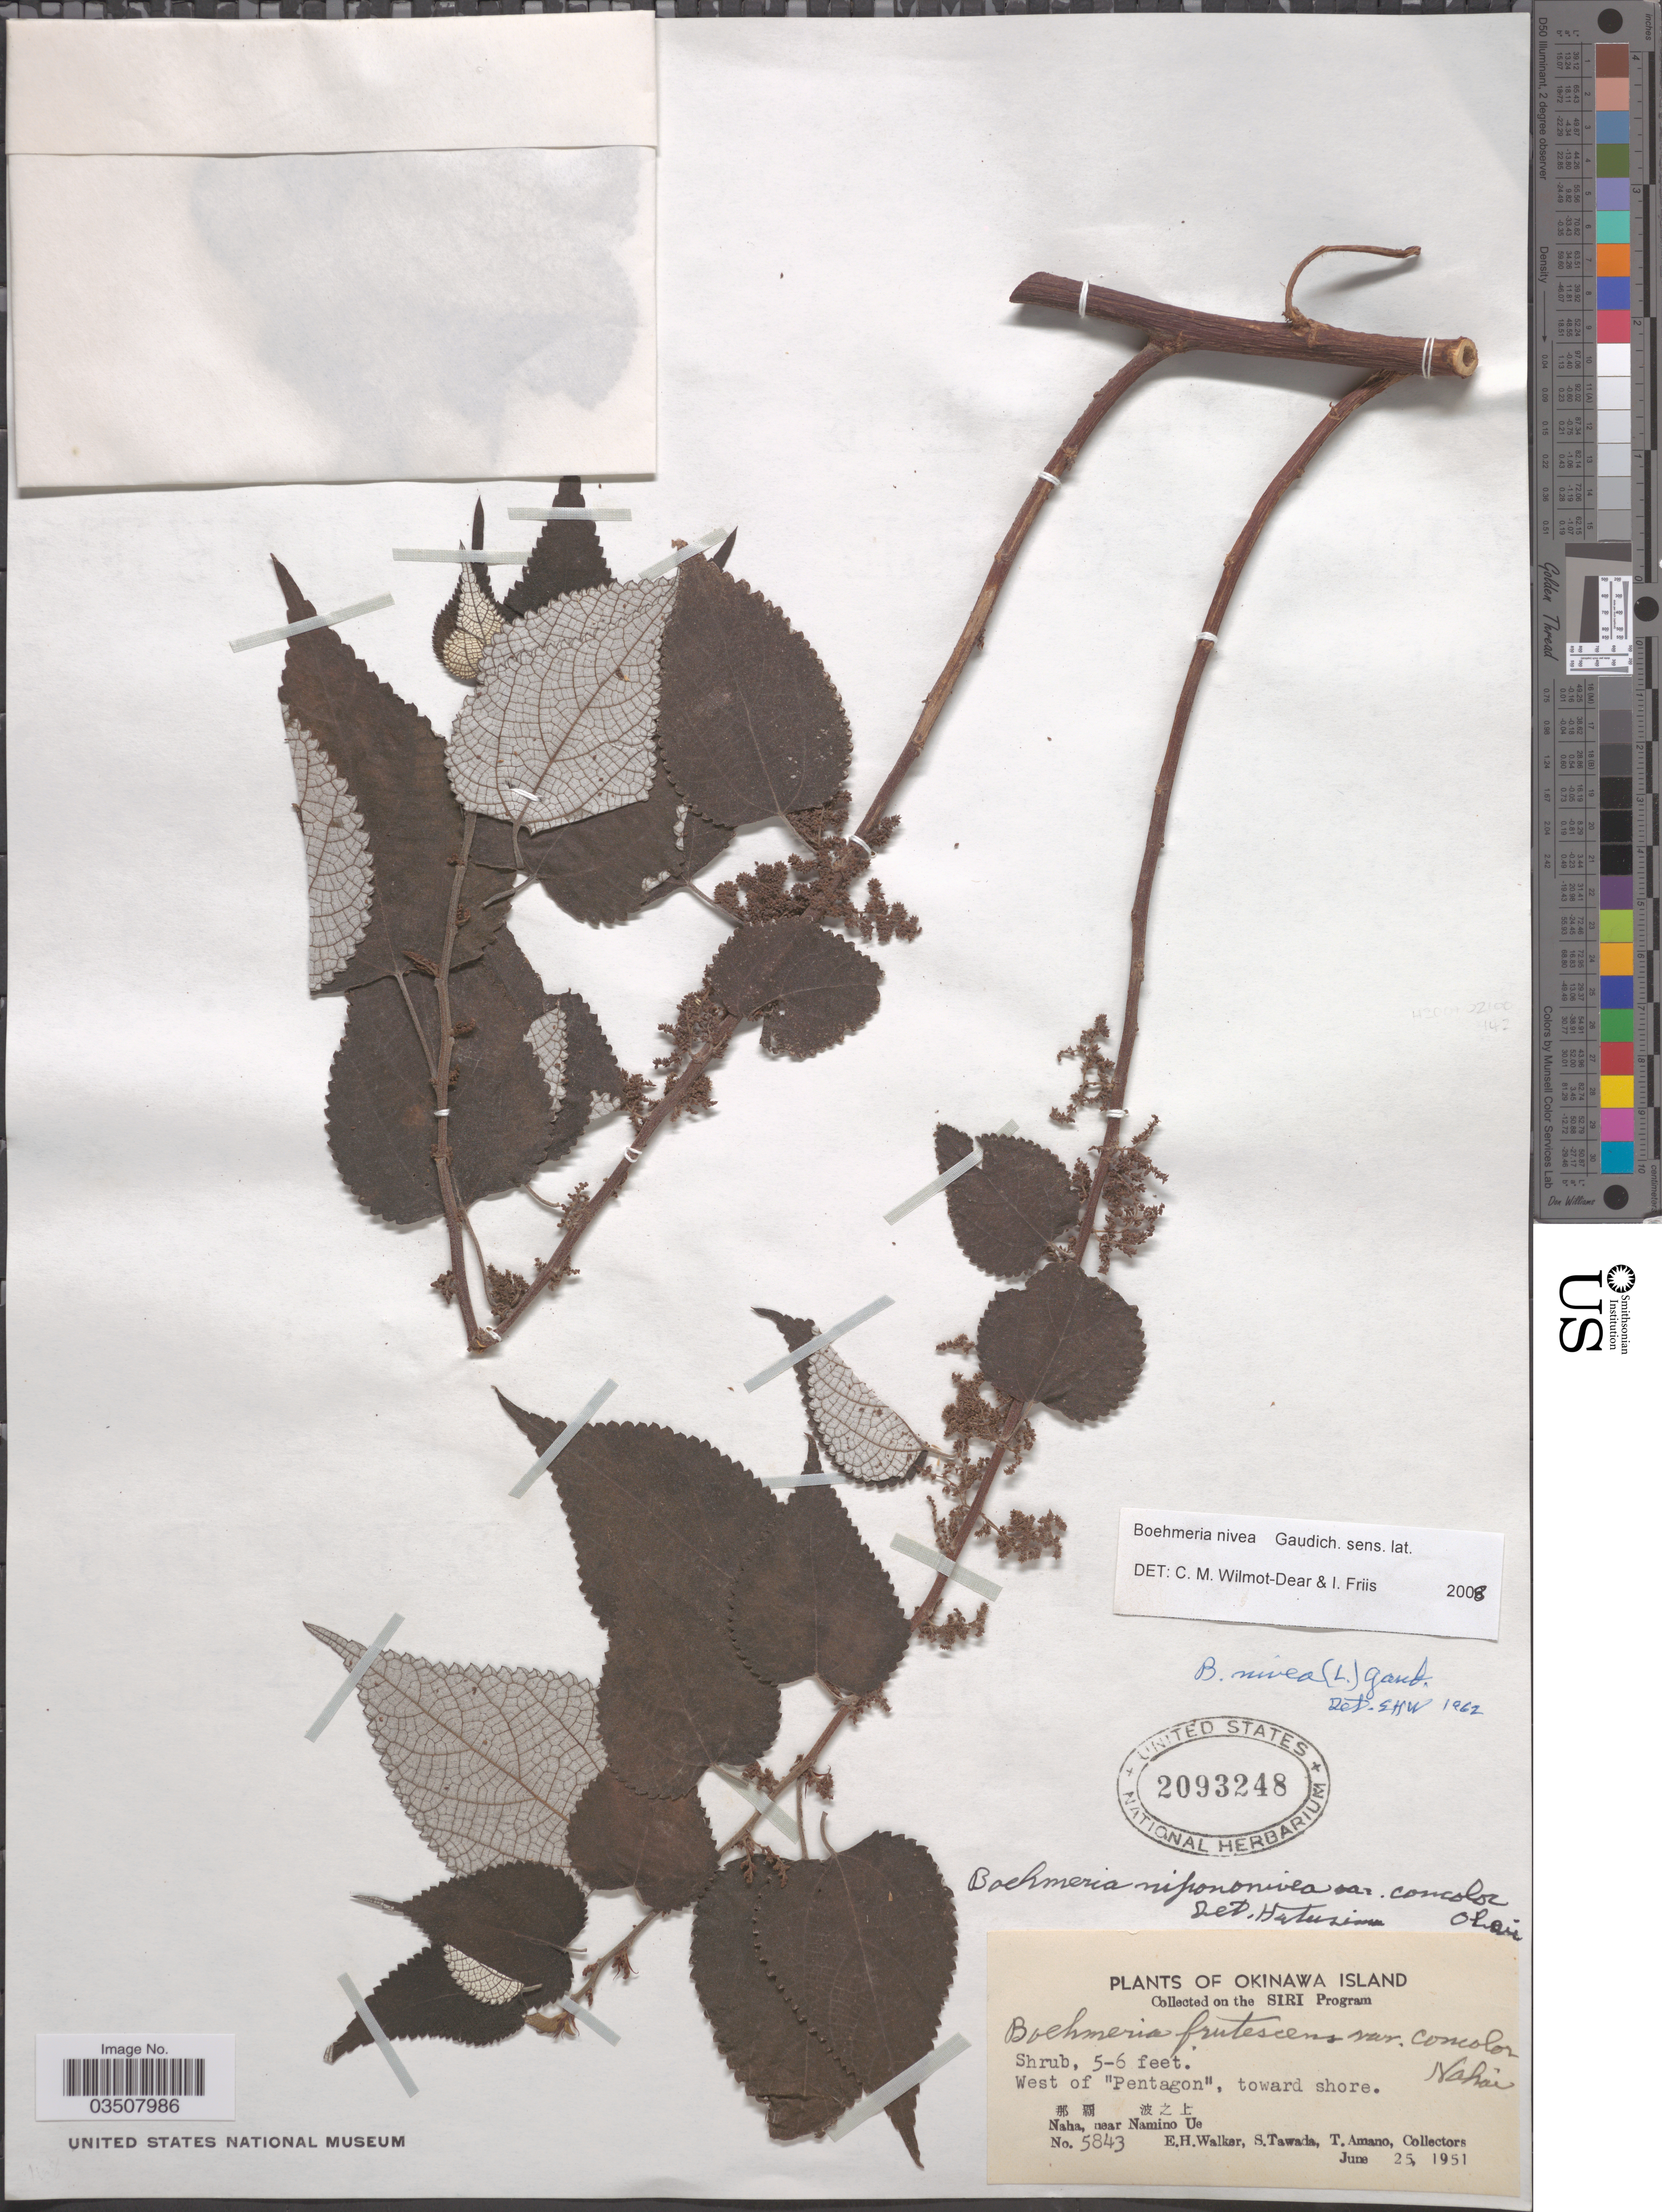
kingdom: Plantae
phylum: Tracheophyta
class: Magnoliopsida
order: Rosales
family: Urticaceae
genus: Boehmeria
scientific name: Boehmeria nivea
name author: (L.) Gaudich.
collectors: E. H. Walker, S. Tawada & T. Amano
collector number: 5843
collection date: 1951-06-25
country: Japan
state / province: Okinawa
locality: Okinawa Island. West of 'Pentagon', toward shore. X. Neha, near Namino Ue.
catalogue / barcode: US 2093248